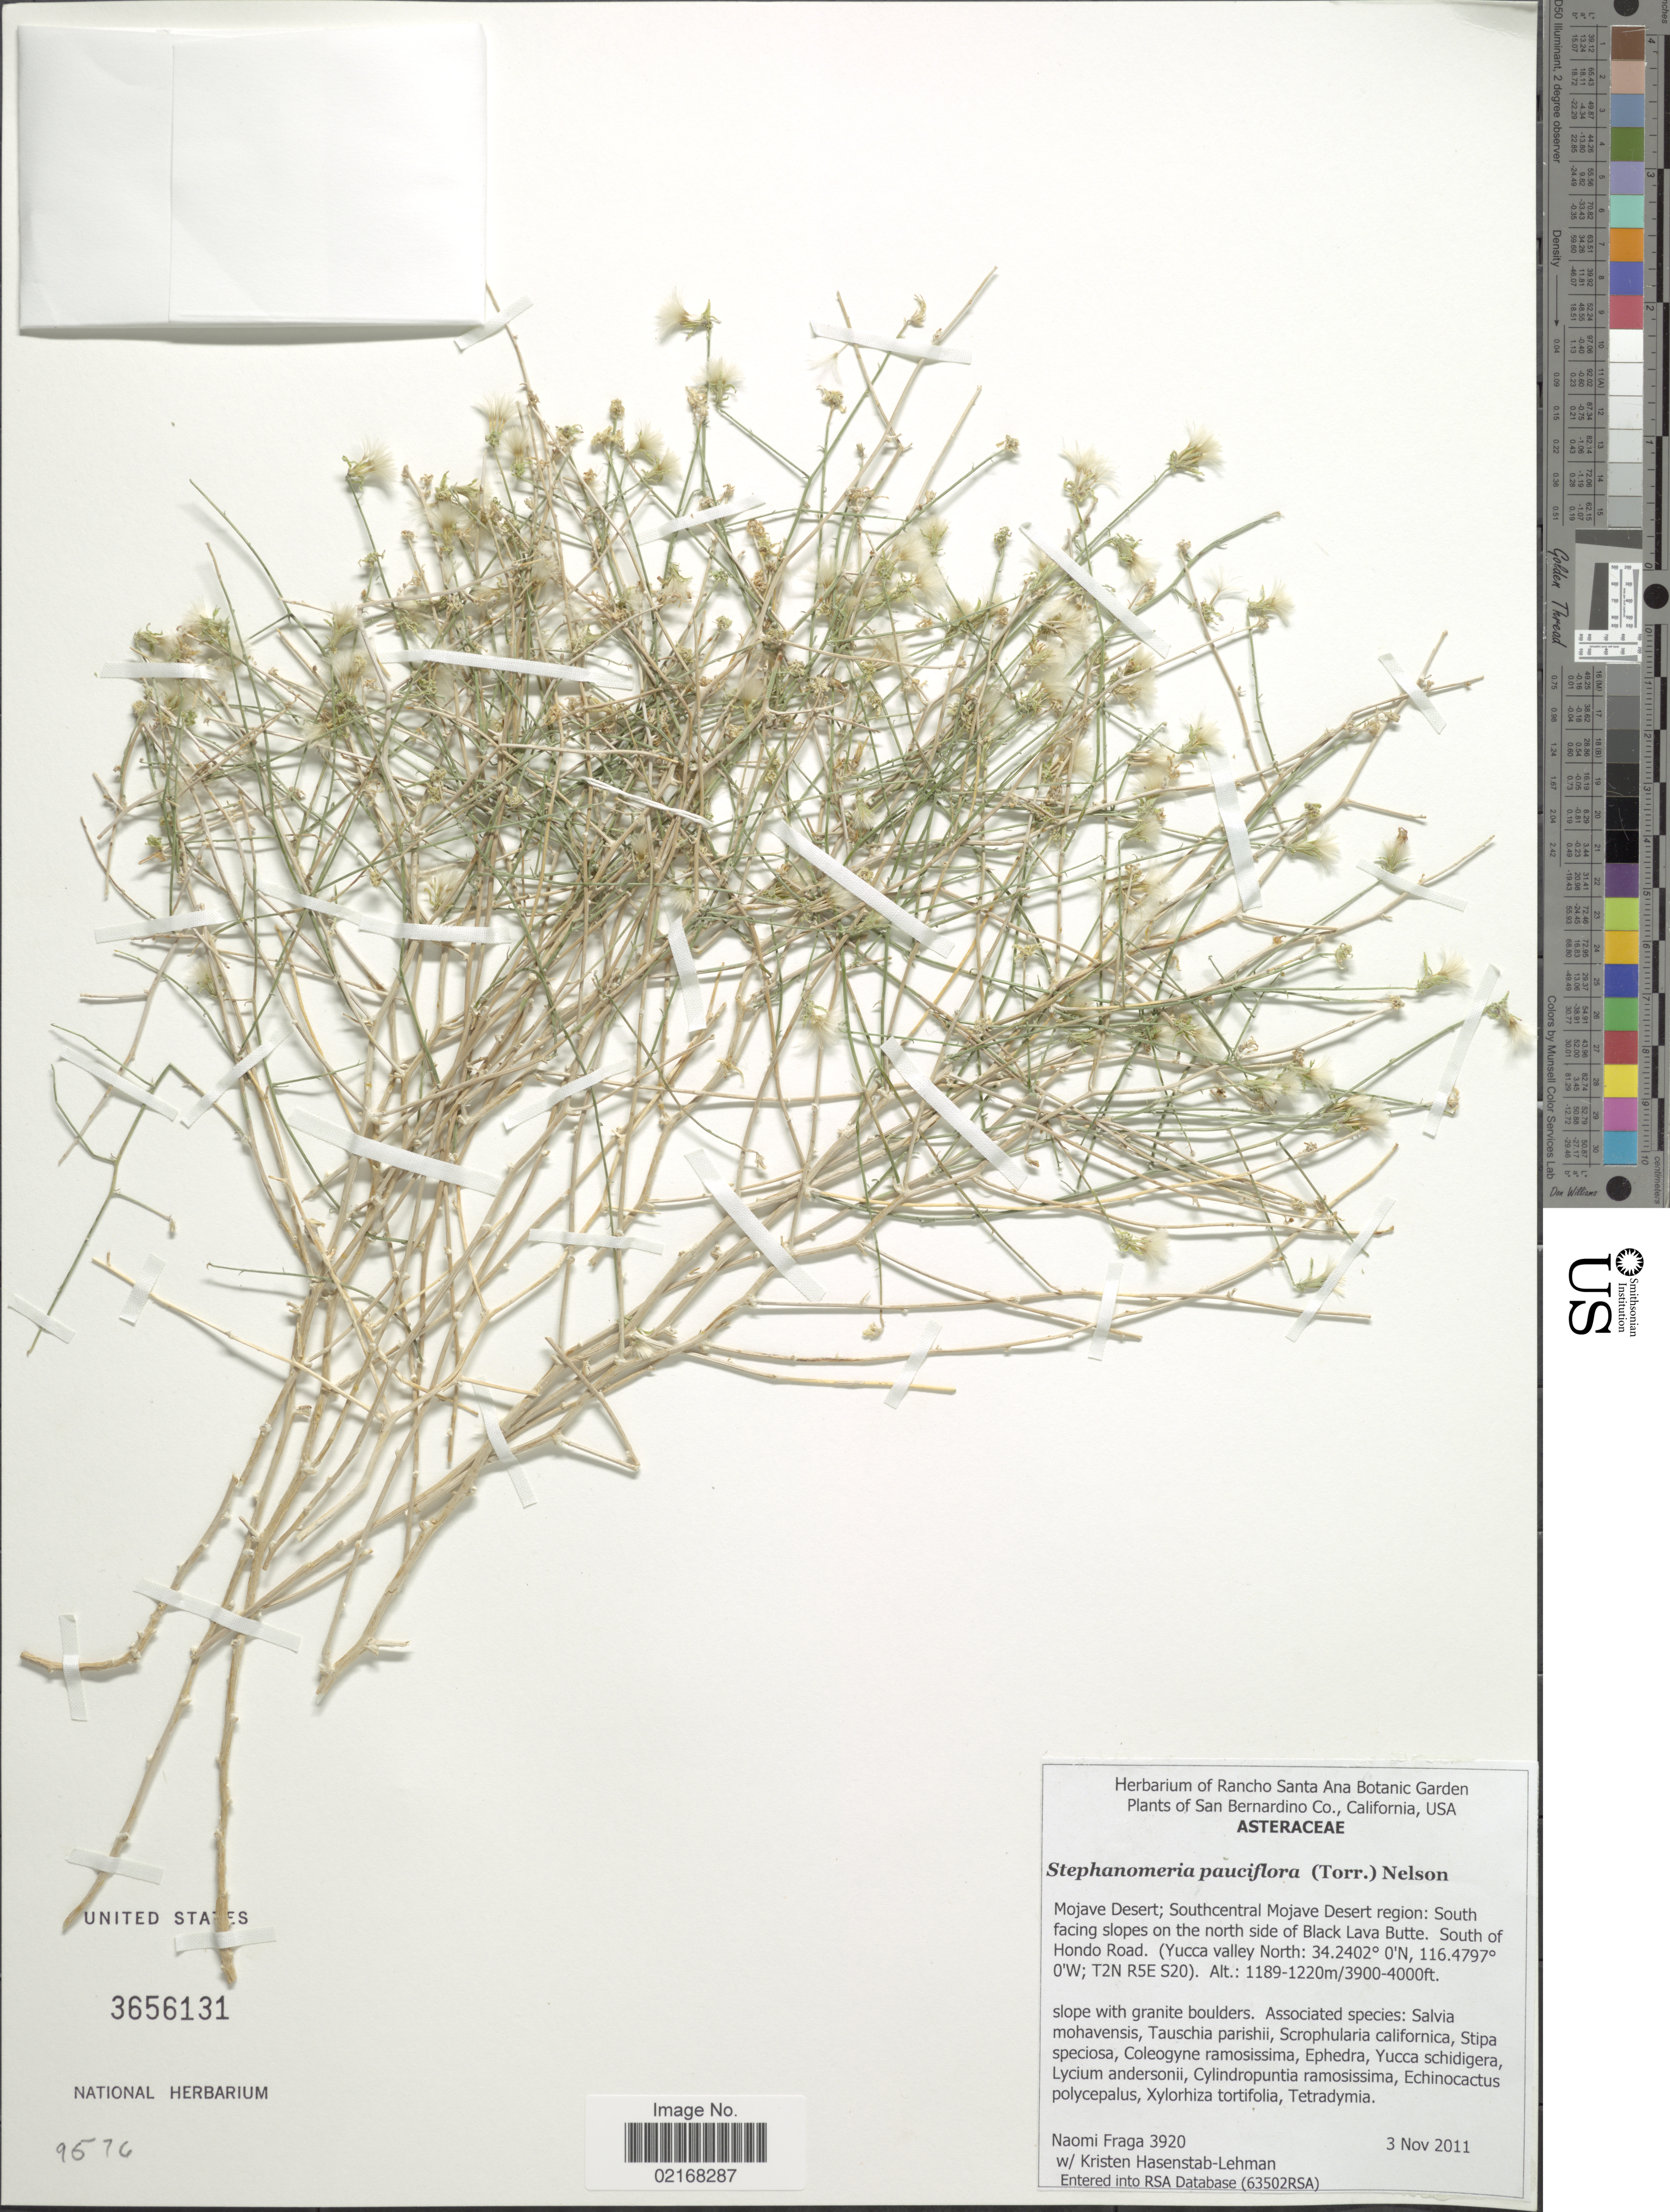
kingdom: Plantae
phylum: Tracheophyta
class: Magnoliopsida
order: Asterales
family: Asteraceae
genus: Stephanomeria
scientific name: Stephanomeria pauciflora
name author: (Torr.) A. Nelson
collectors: N. Fraga & K. Hasenstab-Lehman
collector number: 3920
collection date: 2011-11-03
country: United States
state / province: California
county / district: San Bernardino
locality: San Bernardino Co., California, USA. Mojave Desert; Southcentral Mojave Desert region: South facing slopes on the north side of Black Lava Butte. South of Hondo Road. (Yucca valley North)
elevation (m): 1189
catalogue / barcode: US 3656131